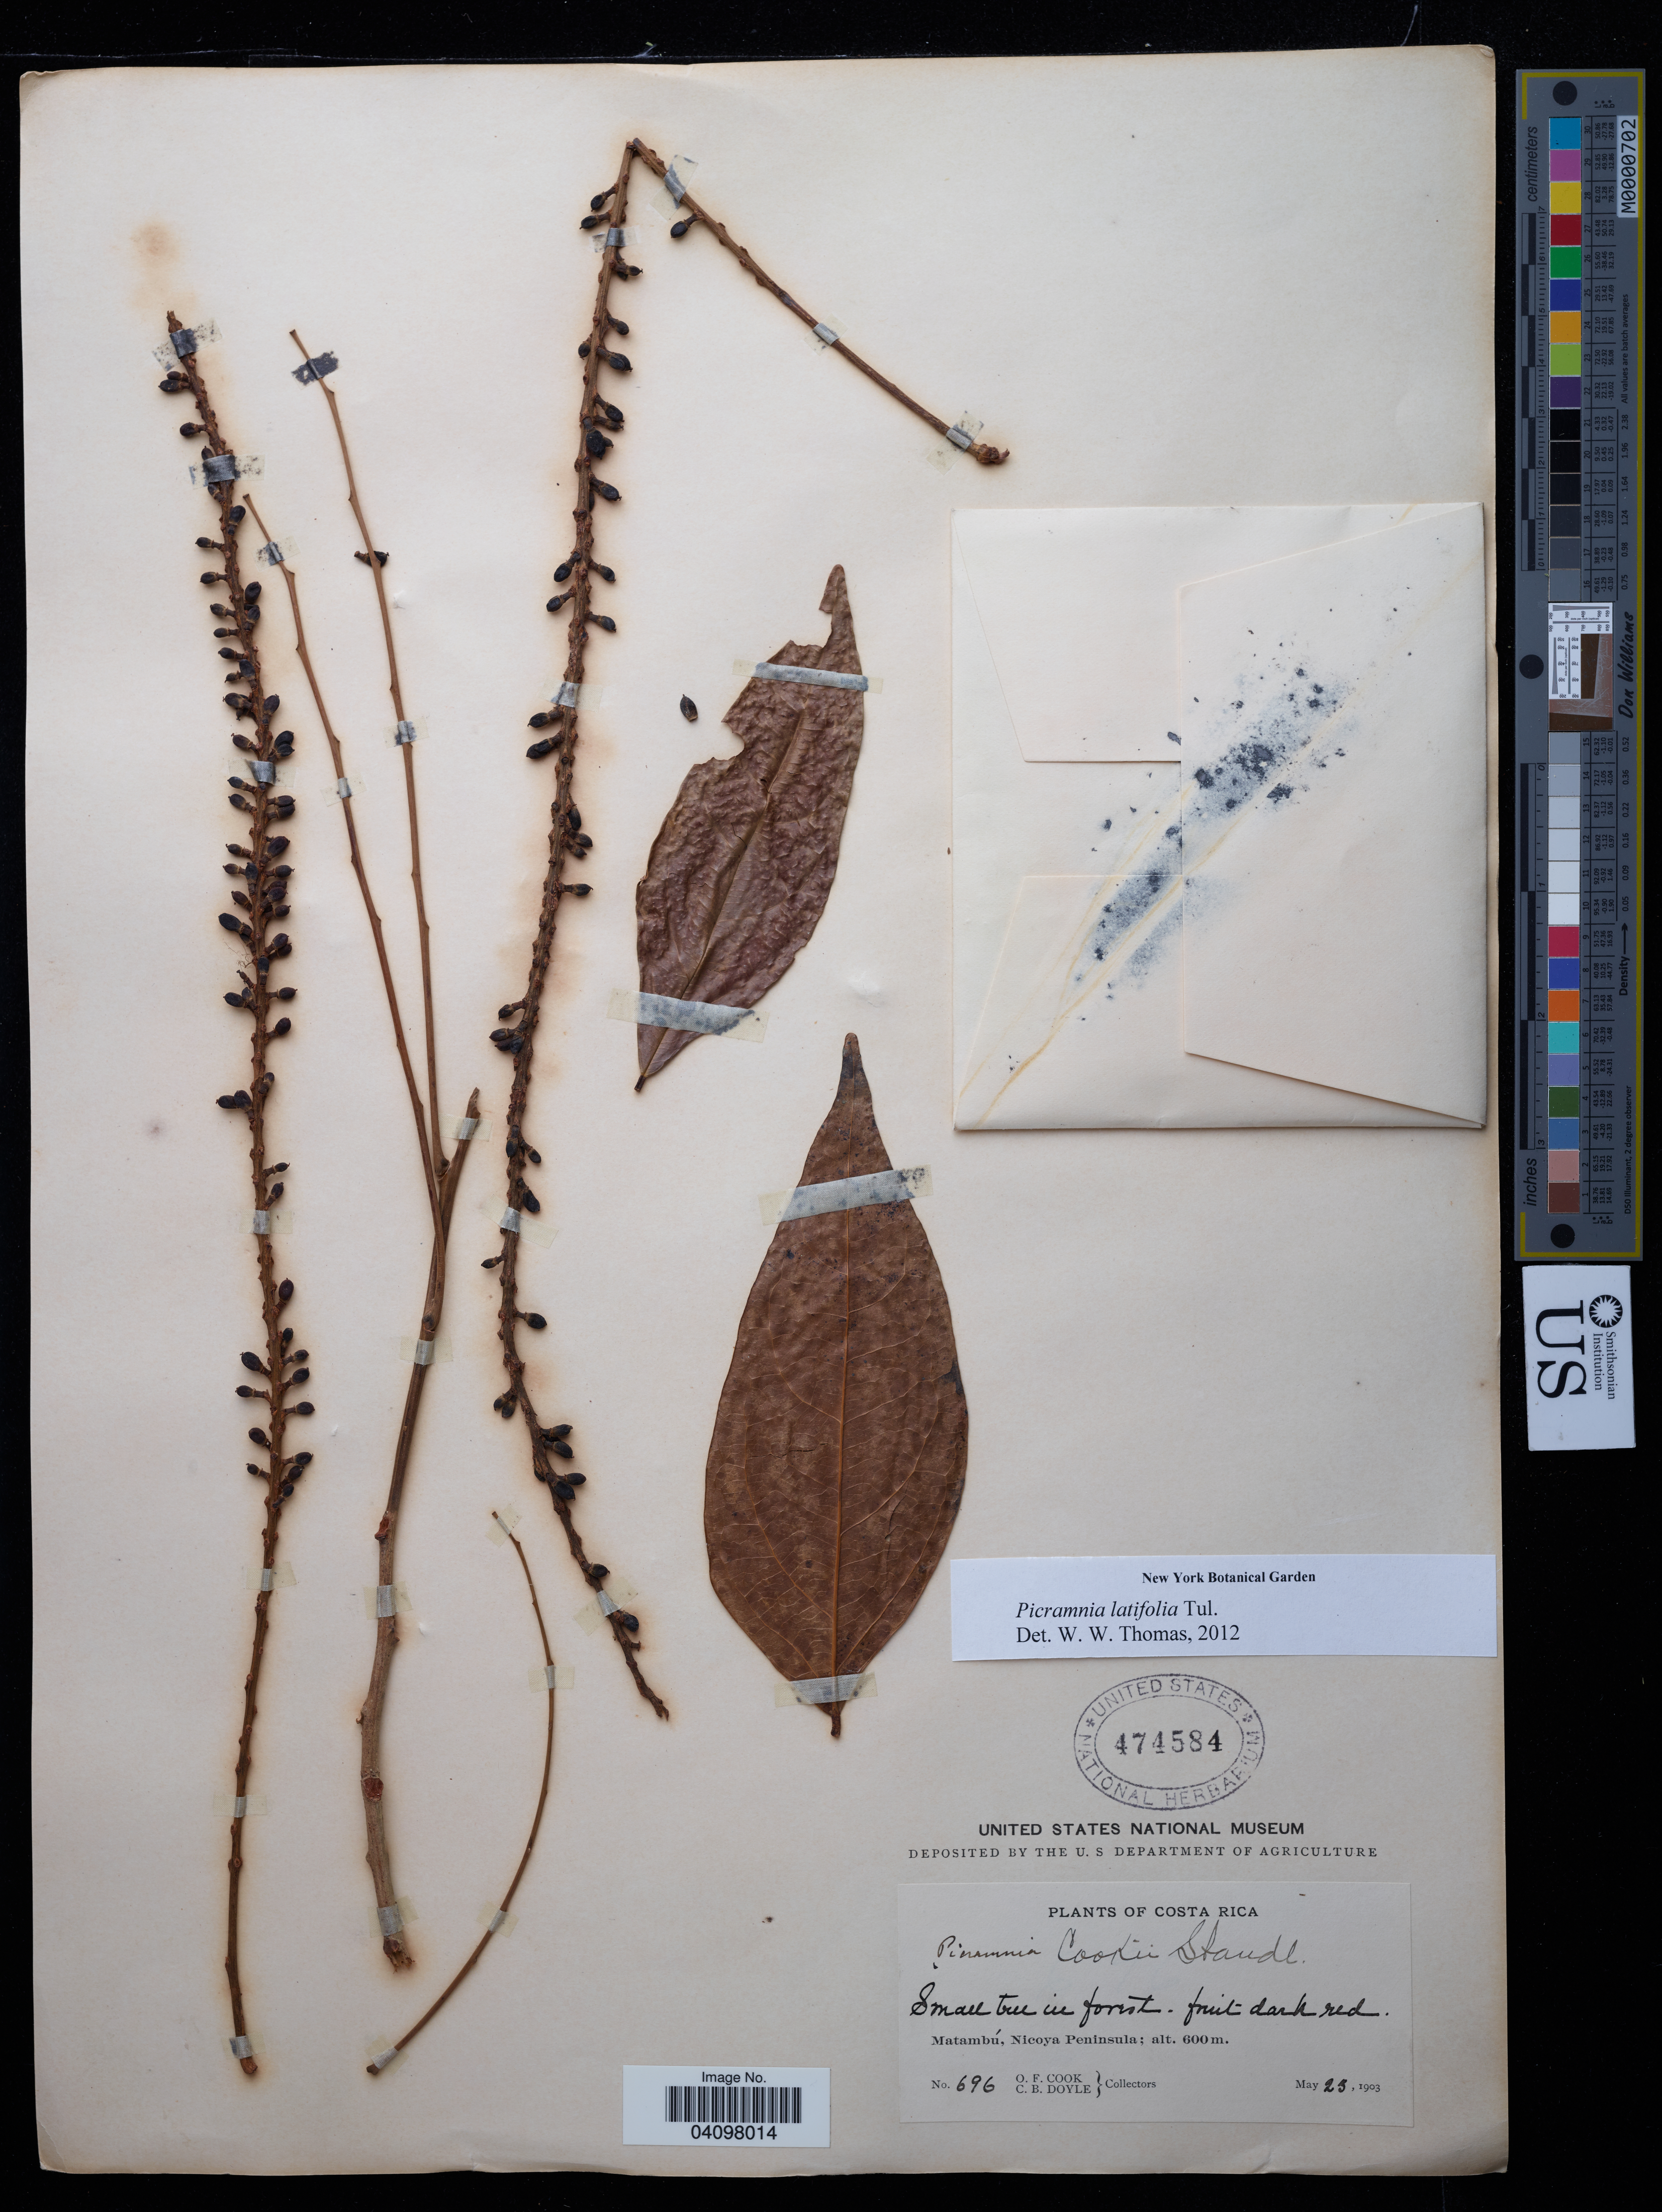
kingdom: Plantae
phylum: Tracheophyta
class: Magnoliopsida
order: Picramniales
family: Picramniaceae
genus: Picramnia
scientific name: Picramnia latifolia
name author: Tul.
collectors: O. F. Cook & C. Doyle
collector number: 696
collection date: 1903-05-23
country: Costa Rica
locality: Matambú, Nicoya Peninsula.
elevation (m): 600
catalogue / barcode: US 474584